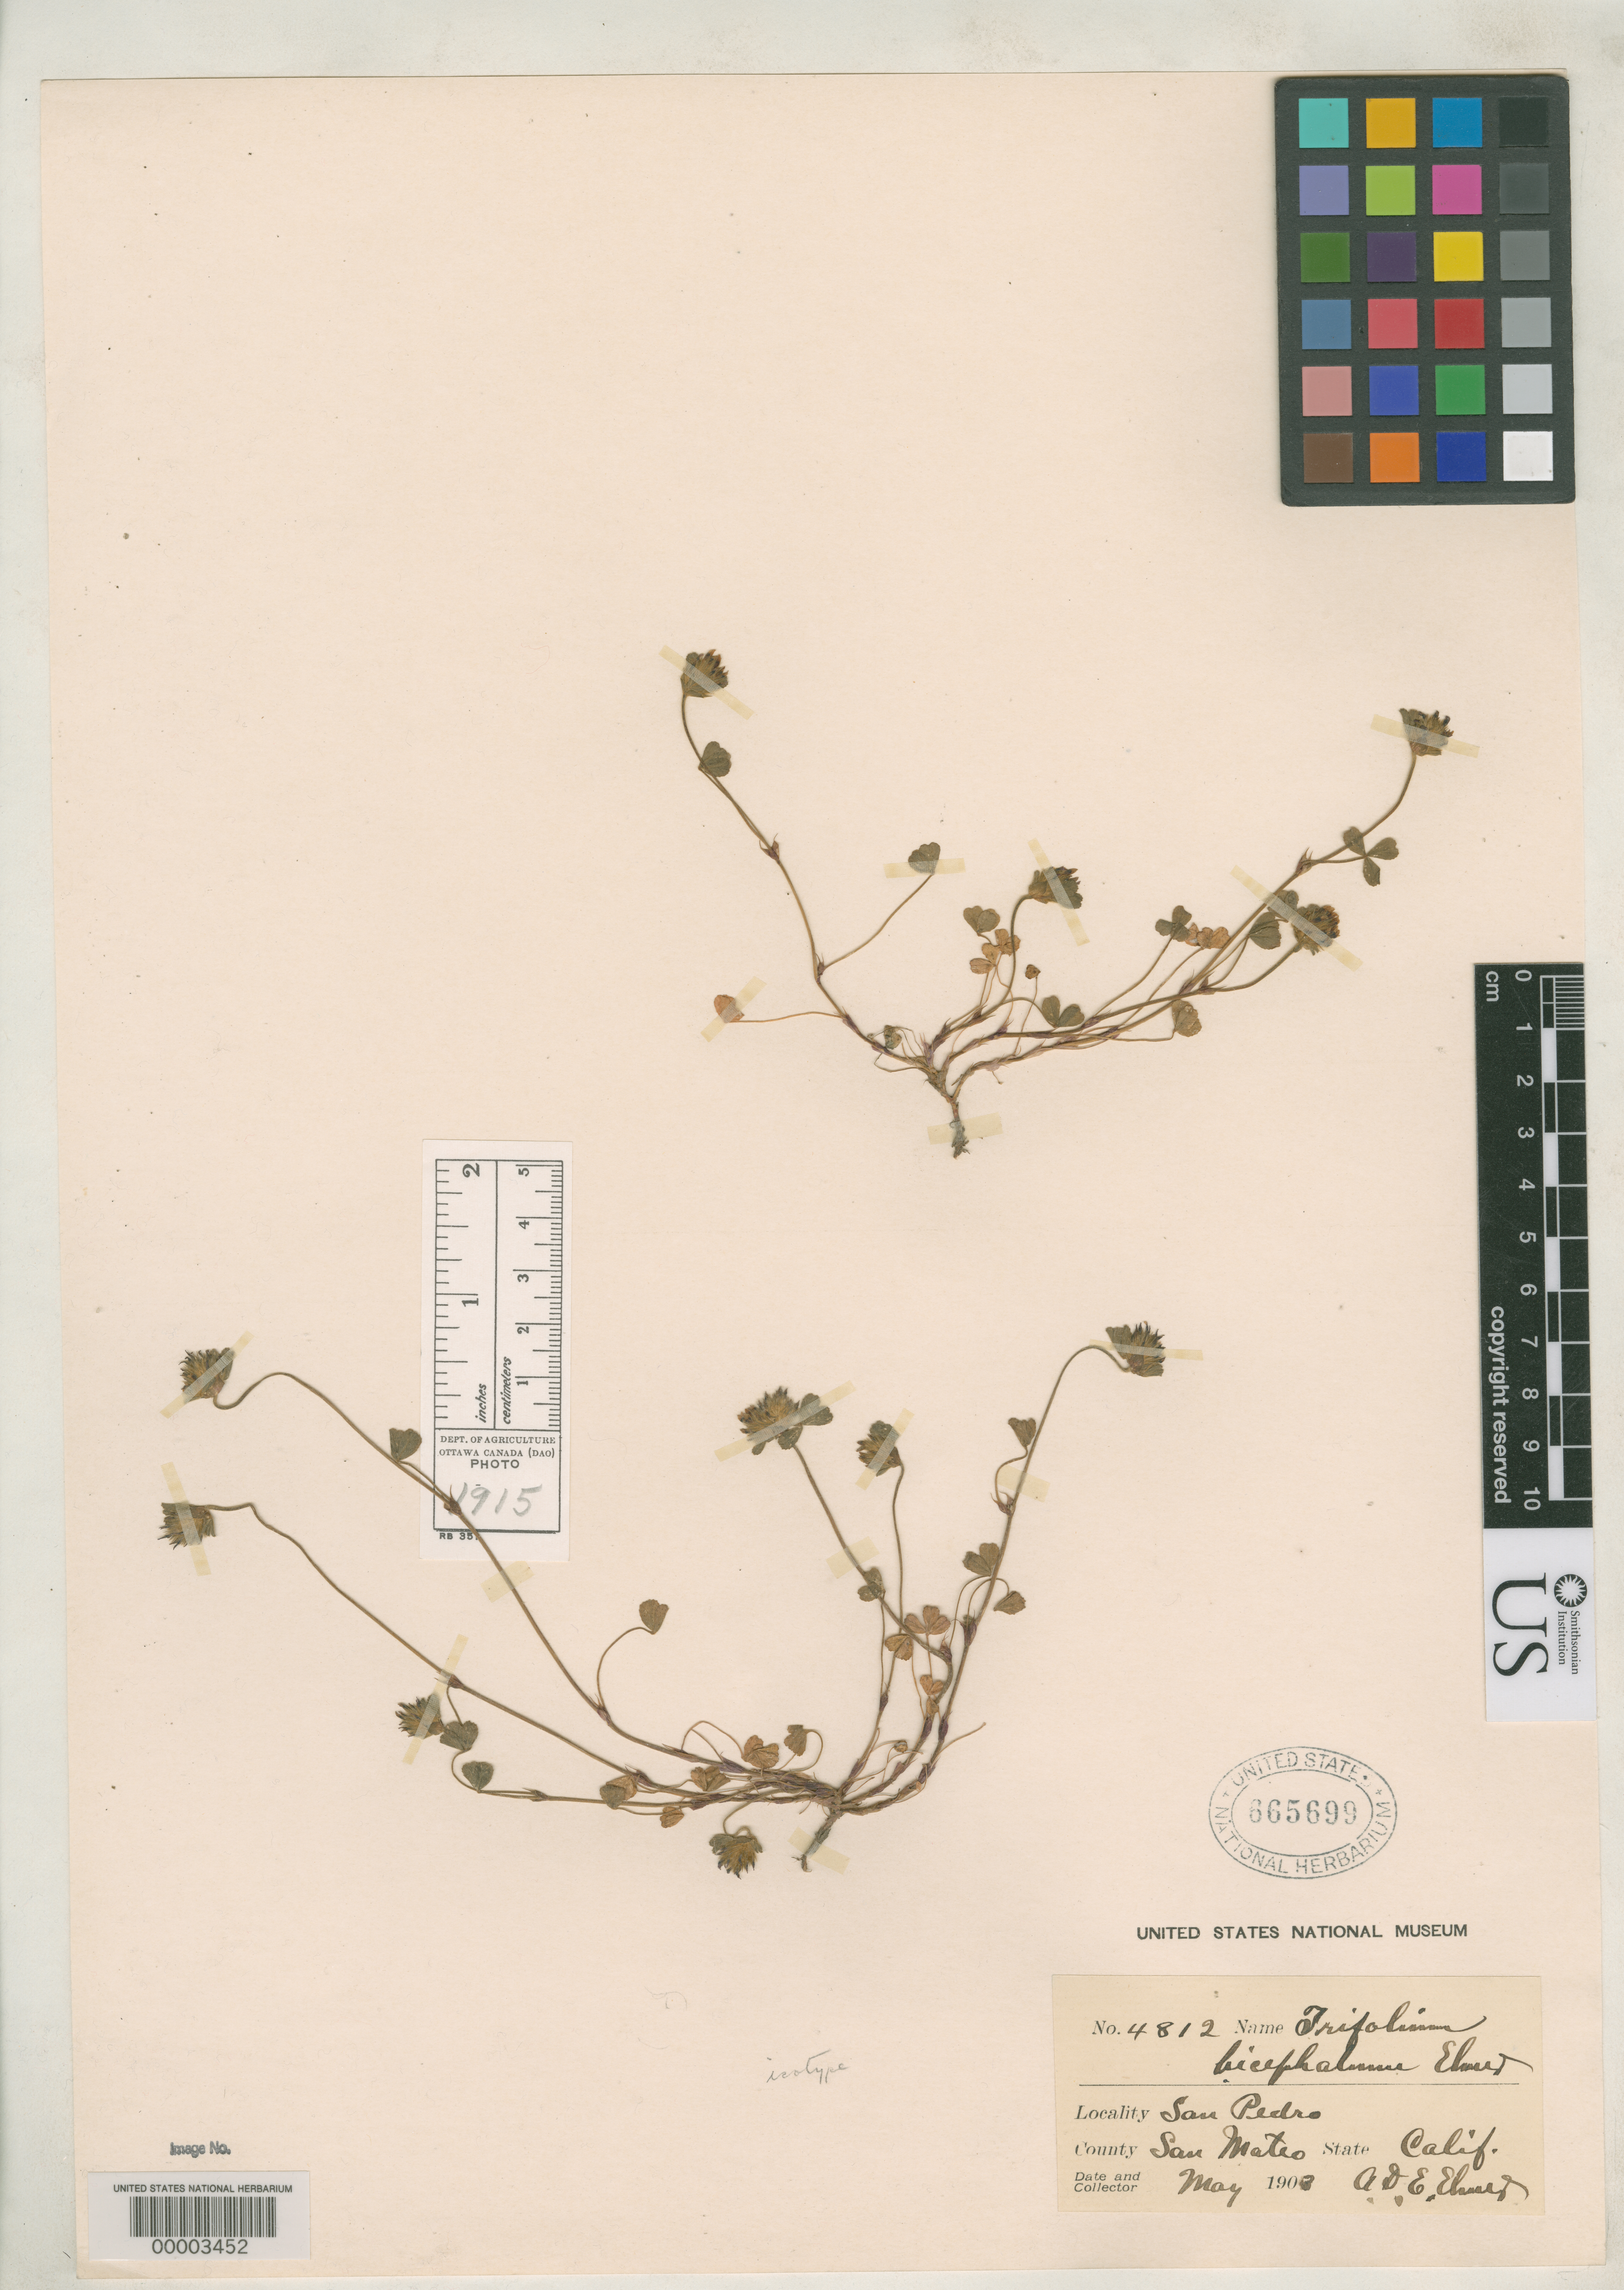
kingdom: Plantae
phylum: Tracheophyta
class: Magnoliopsida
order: Fabales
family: Fabaceae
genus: Trifolium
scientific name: Trifolium bicephalum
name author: Elmer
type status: Isotype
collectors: A. D. E. Elmer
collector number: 4812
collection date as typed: May 1908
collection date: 1908-05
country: United States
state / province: California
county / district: San Mateo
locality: San Pedro.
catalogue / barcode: US 665699